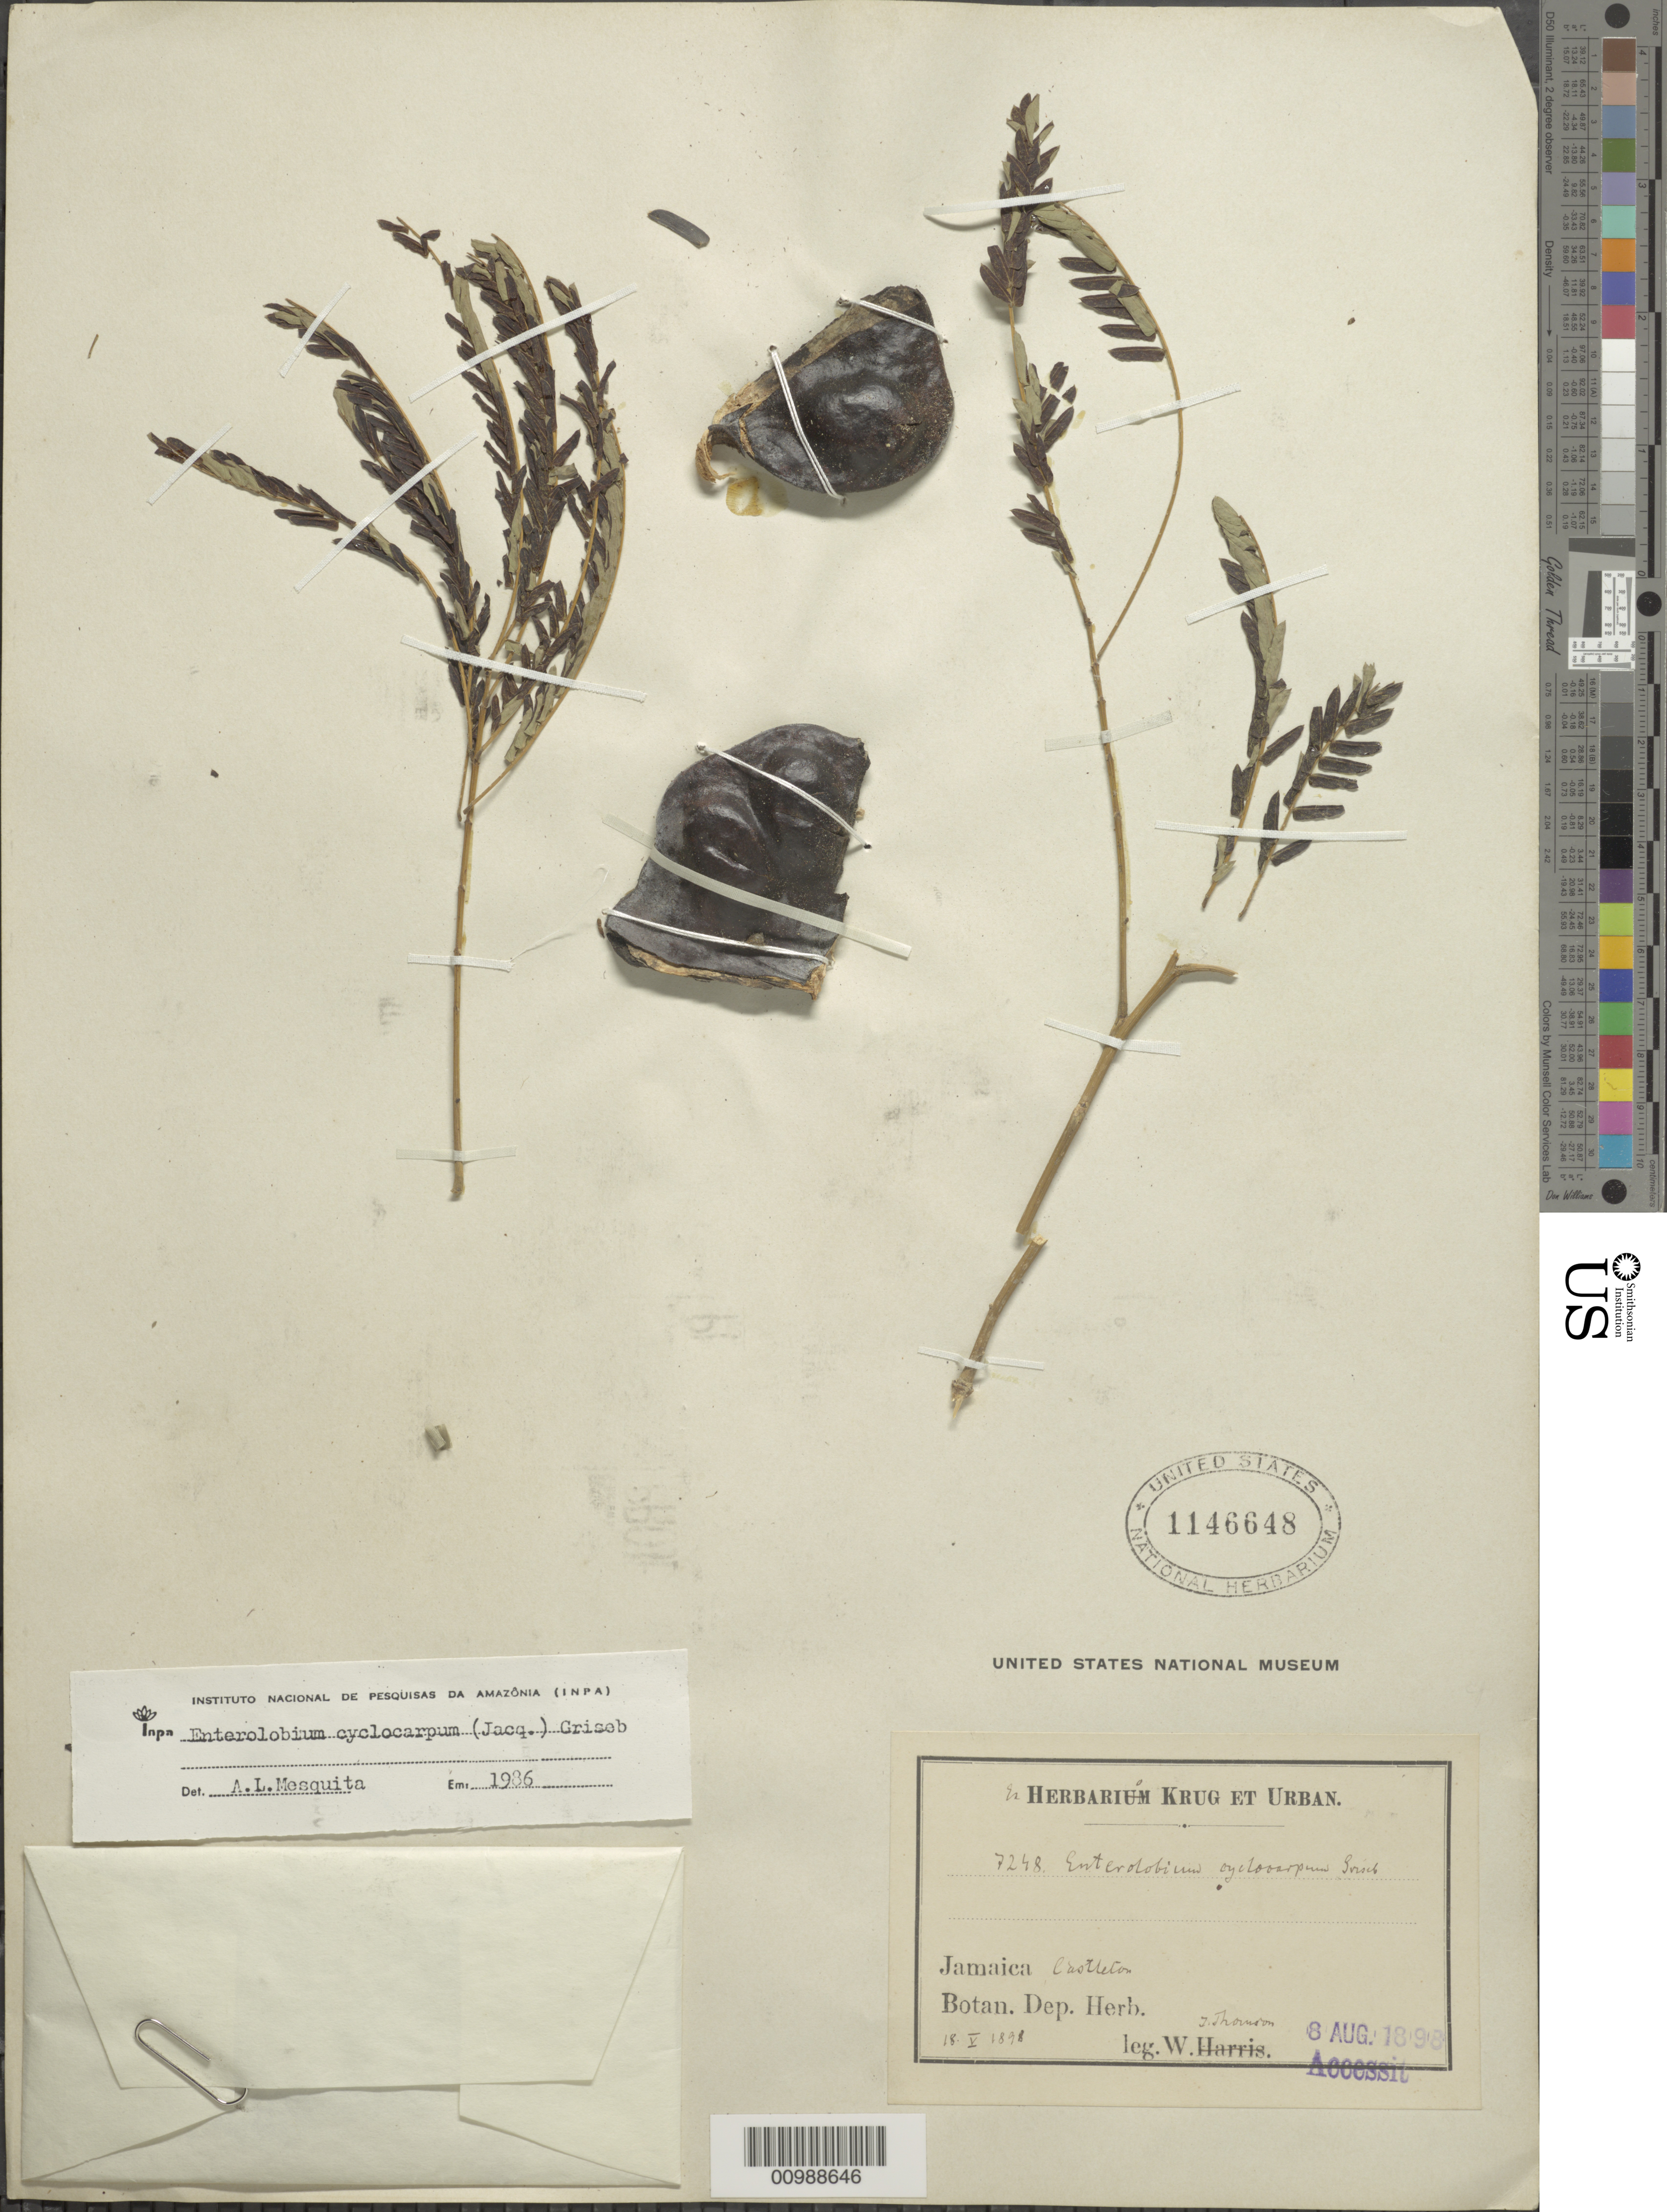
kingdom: Plantae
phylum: Tracheophyta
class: Magnoliopsida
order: Fabales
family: Fabaceae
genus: Enterolobium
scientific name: Enterolobium cyclocarpum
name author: (Jacq.) Griseb.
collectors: T. Thomson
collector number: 7248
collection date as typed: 18 May 1898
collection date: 1898-05-18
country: Jamaica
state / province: Saint Andrew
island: Jamaica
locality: Jamaica: St. Andrew; Castleton.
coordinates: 0 N, 0 E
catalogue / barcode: US 1146648